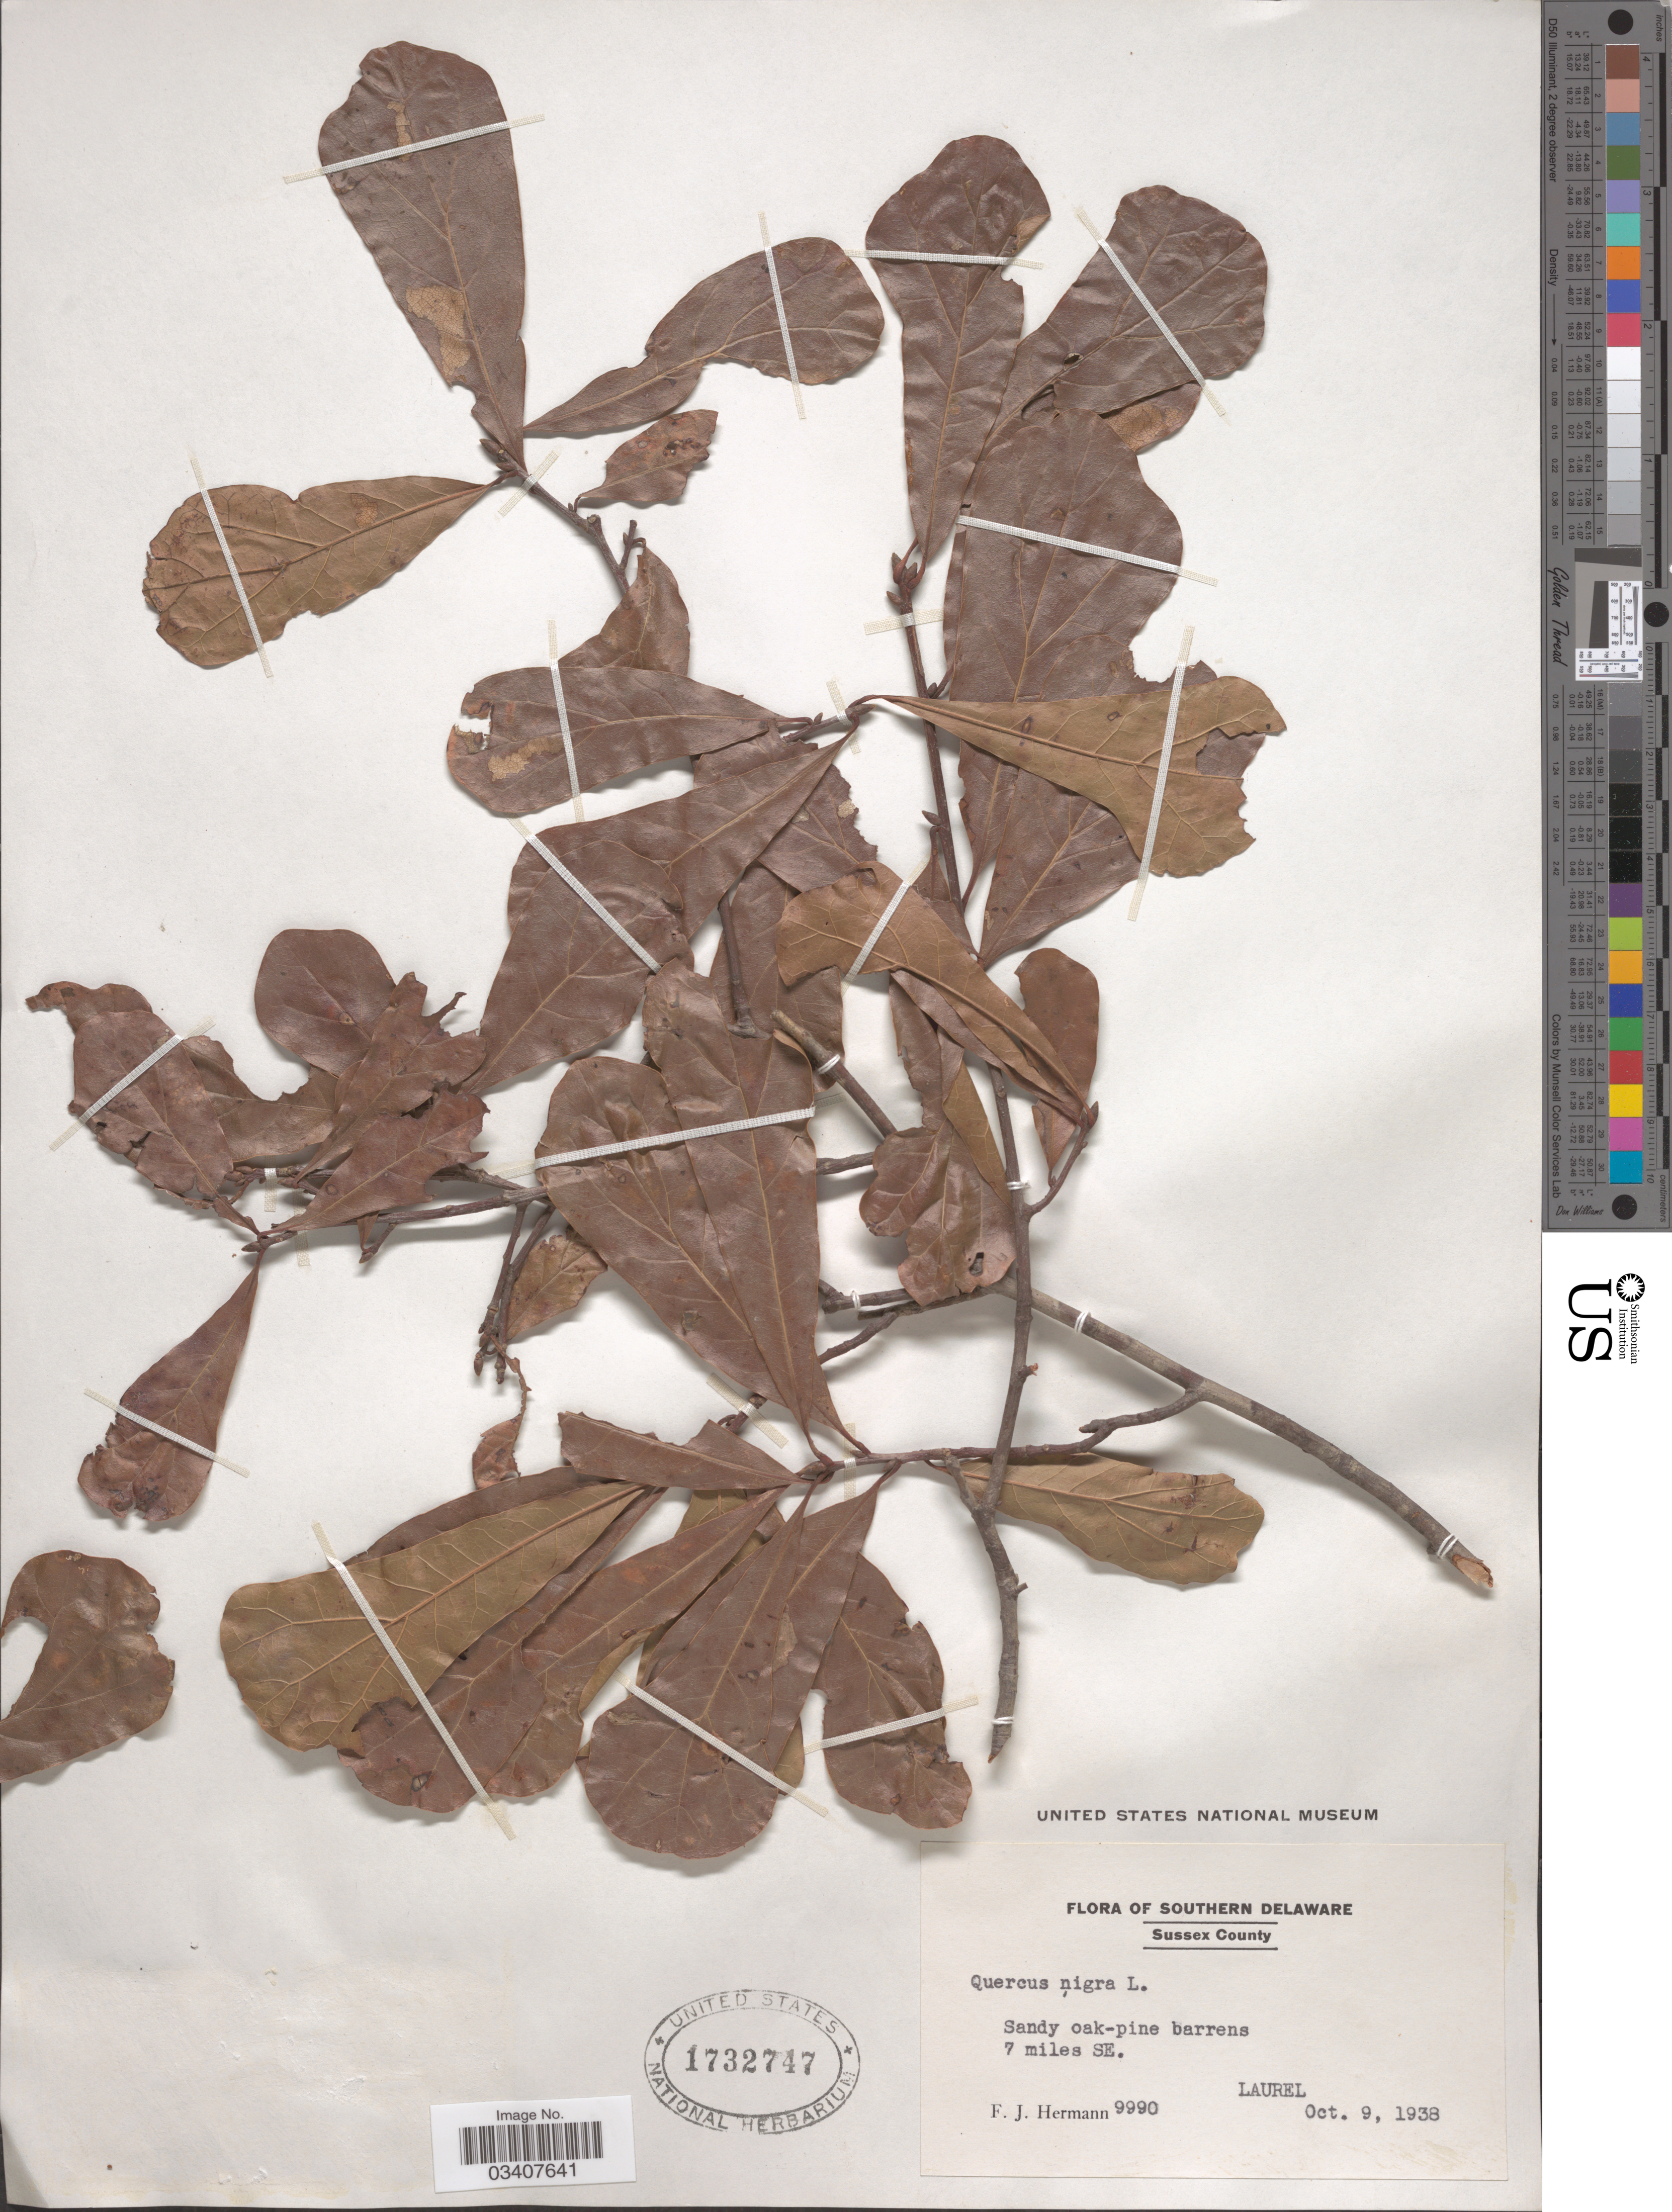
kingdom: Plantae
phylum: Tracheophyta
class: Magnoliopsida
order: Fagales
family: Fagaceae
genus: Quercus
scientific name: Quercus nigra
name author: L.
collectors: F. J. Hermann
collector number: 9990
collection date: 1938-10-09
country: United States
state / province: Delaware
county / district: Sussex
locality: Southern Delaware. Sussex County. 7 miles SE. Laurel.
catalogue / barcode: US 1732747